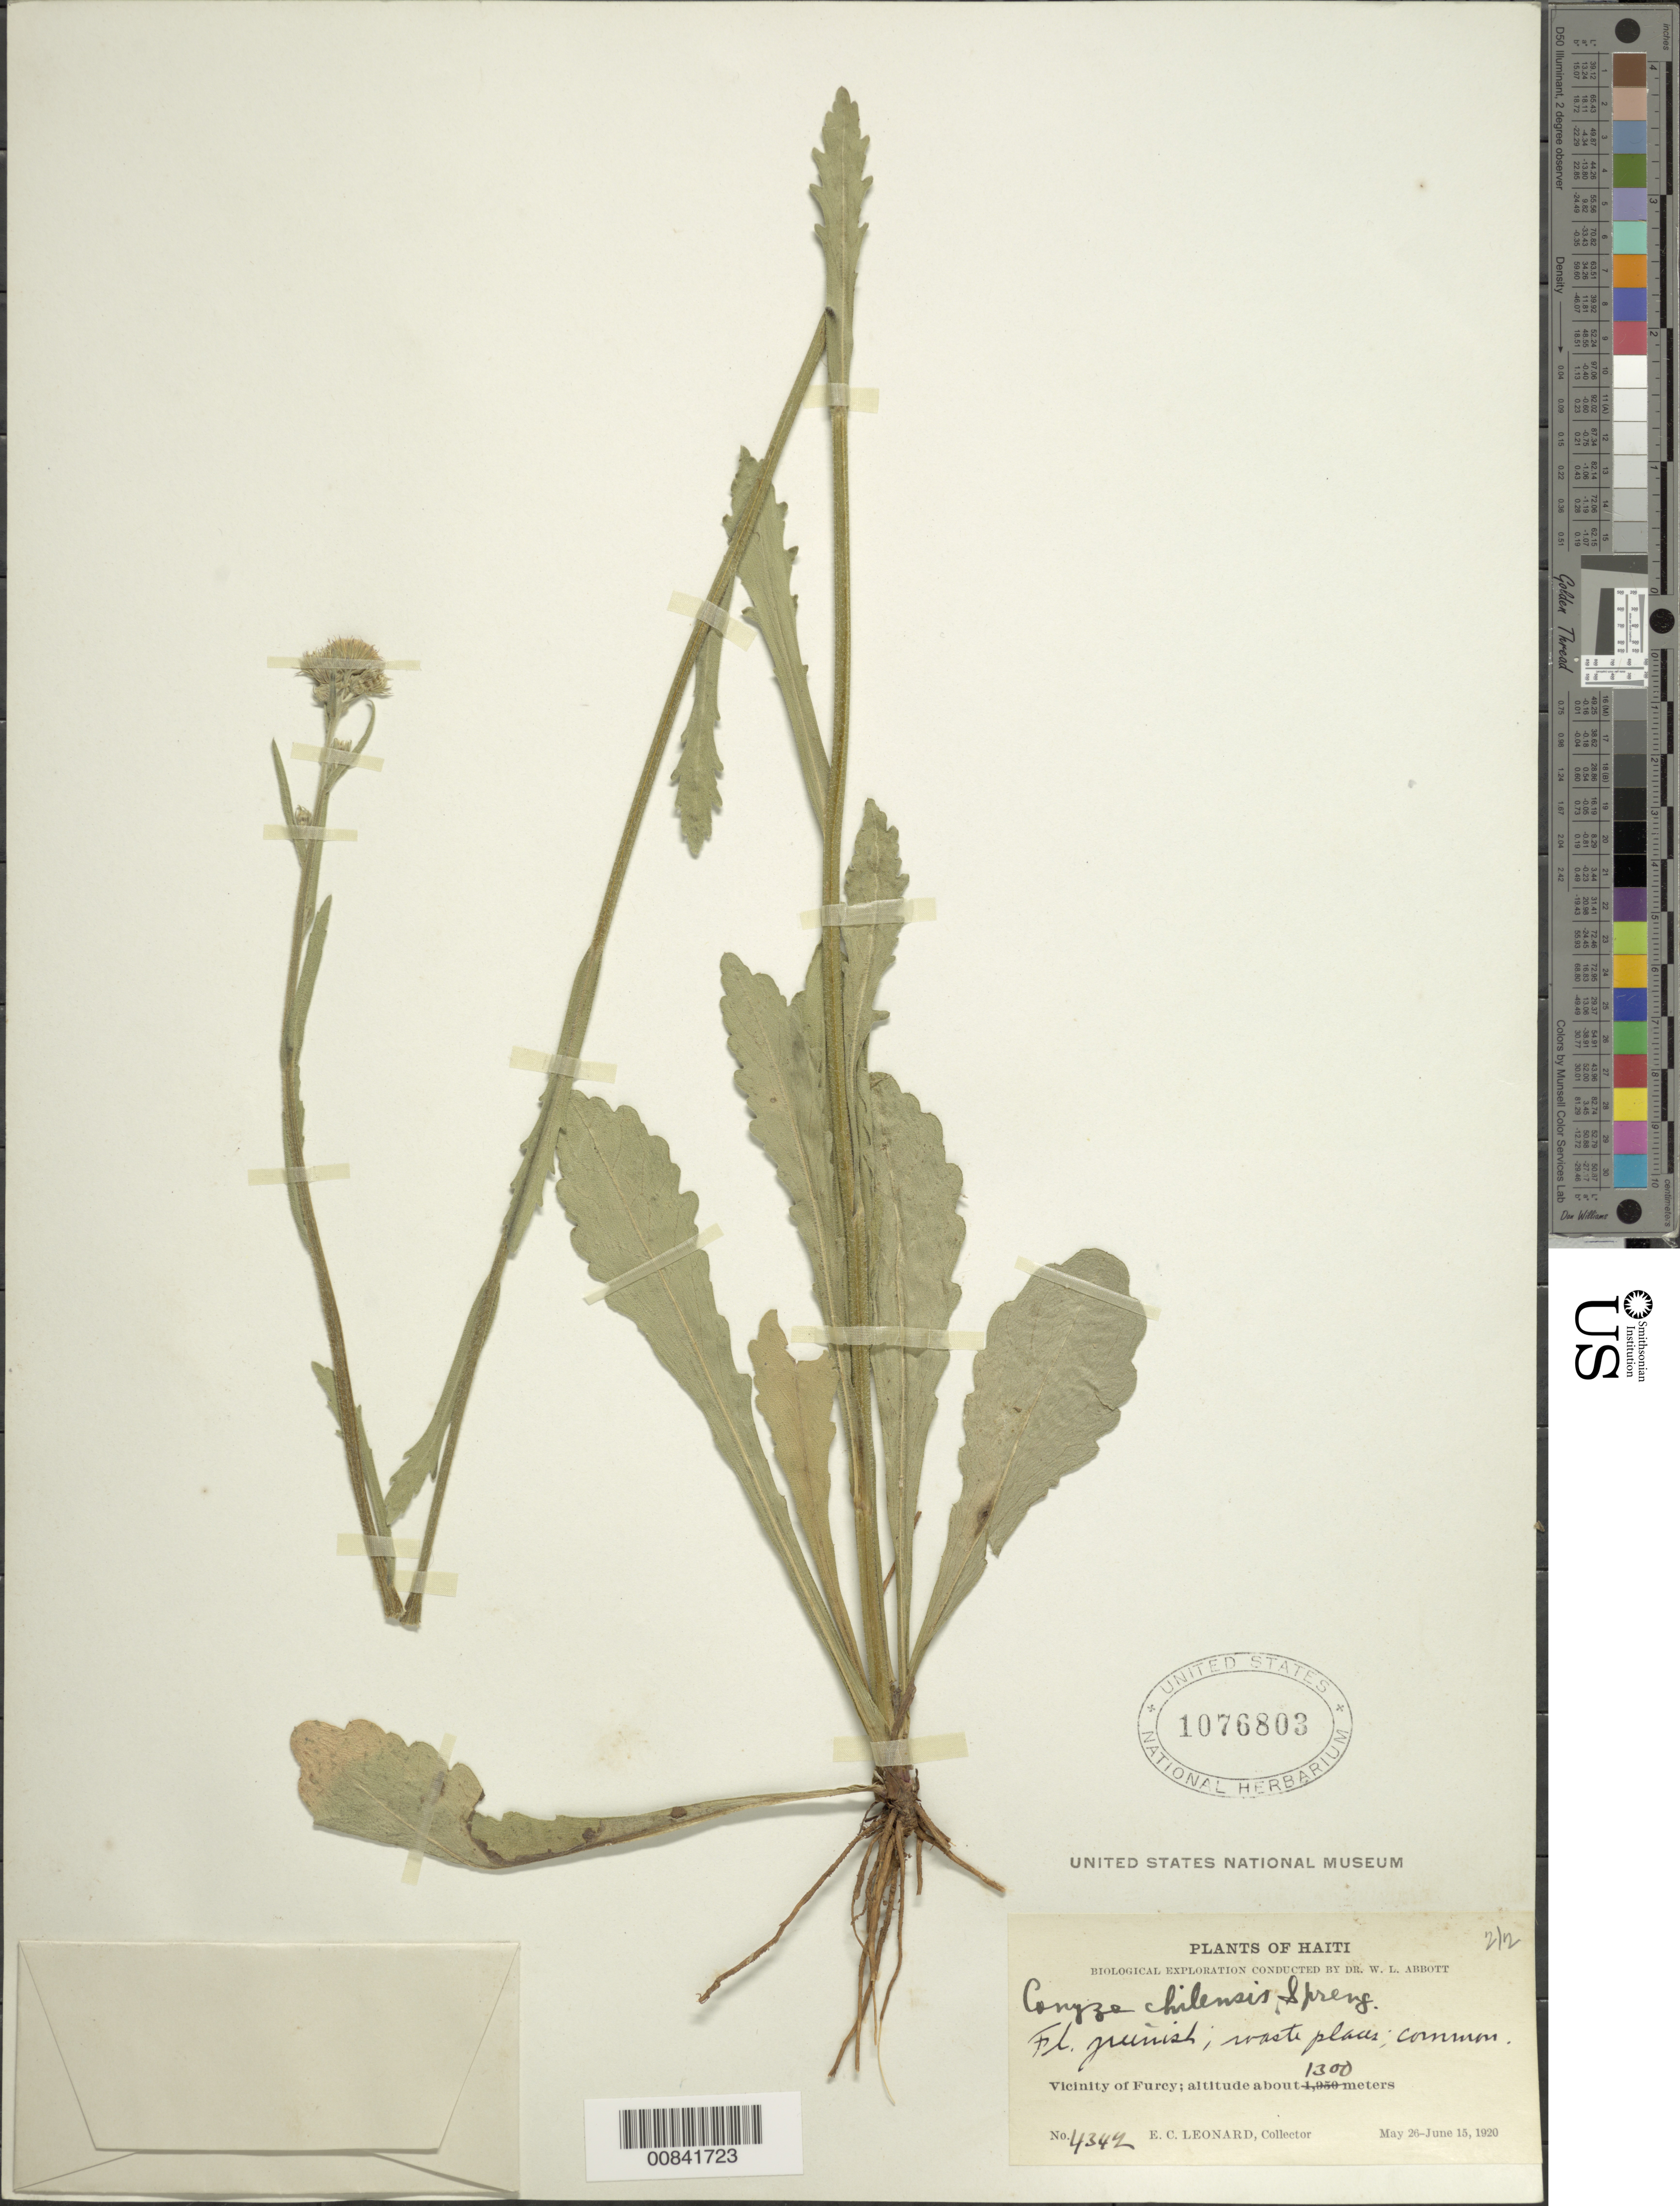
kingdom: Plantae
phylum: Tracheophyta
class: Magnoliopsida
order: Asterales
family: Asteraceae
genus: Conyza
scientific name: Conyza primulaefolia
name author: (Lam.) Cuatrec. & Lourteig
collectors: E. C. Leonard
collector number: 4342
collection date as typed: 26 May 1920 to 15 Jun 1920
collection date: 1920-05-26/1920-06-15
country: Haiti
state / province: Ouest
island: Hispaniola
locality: Vicinity of Furcy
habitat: Waste places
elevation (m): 1300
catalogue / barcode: US 1076803